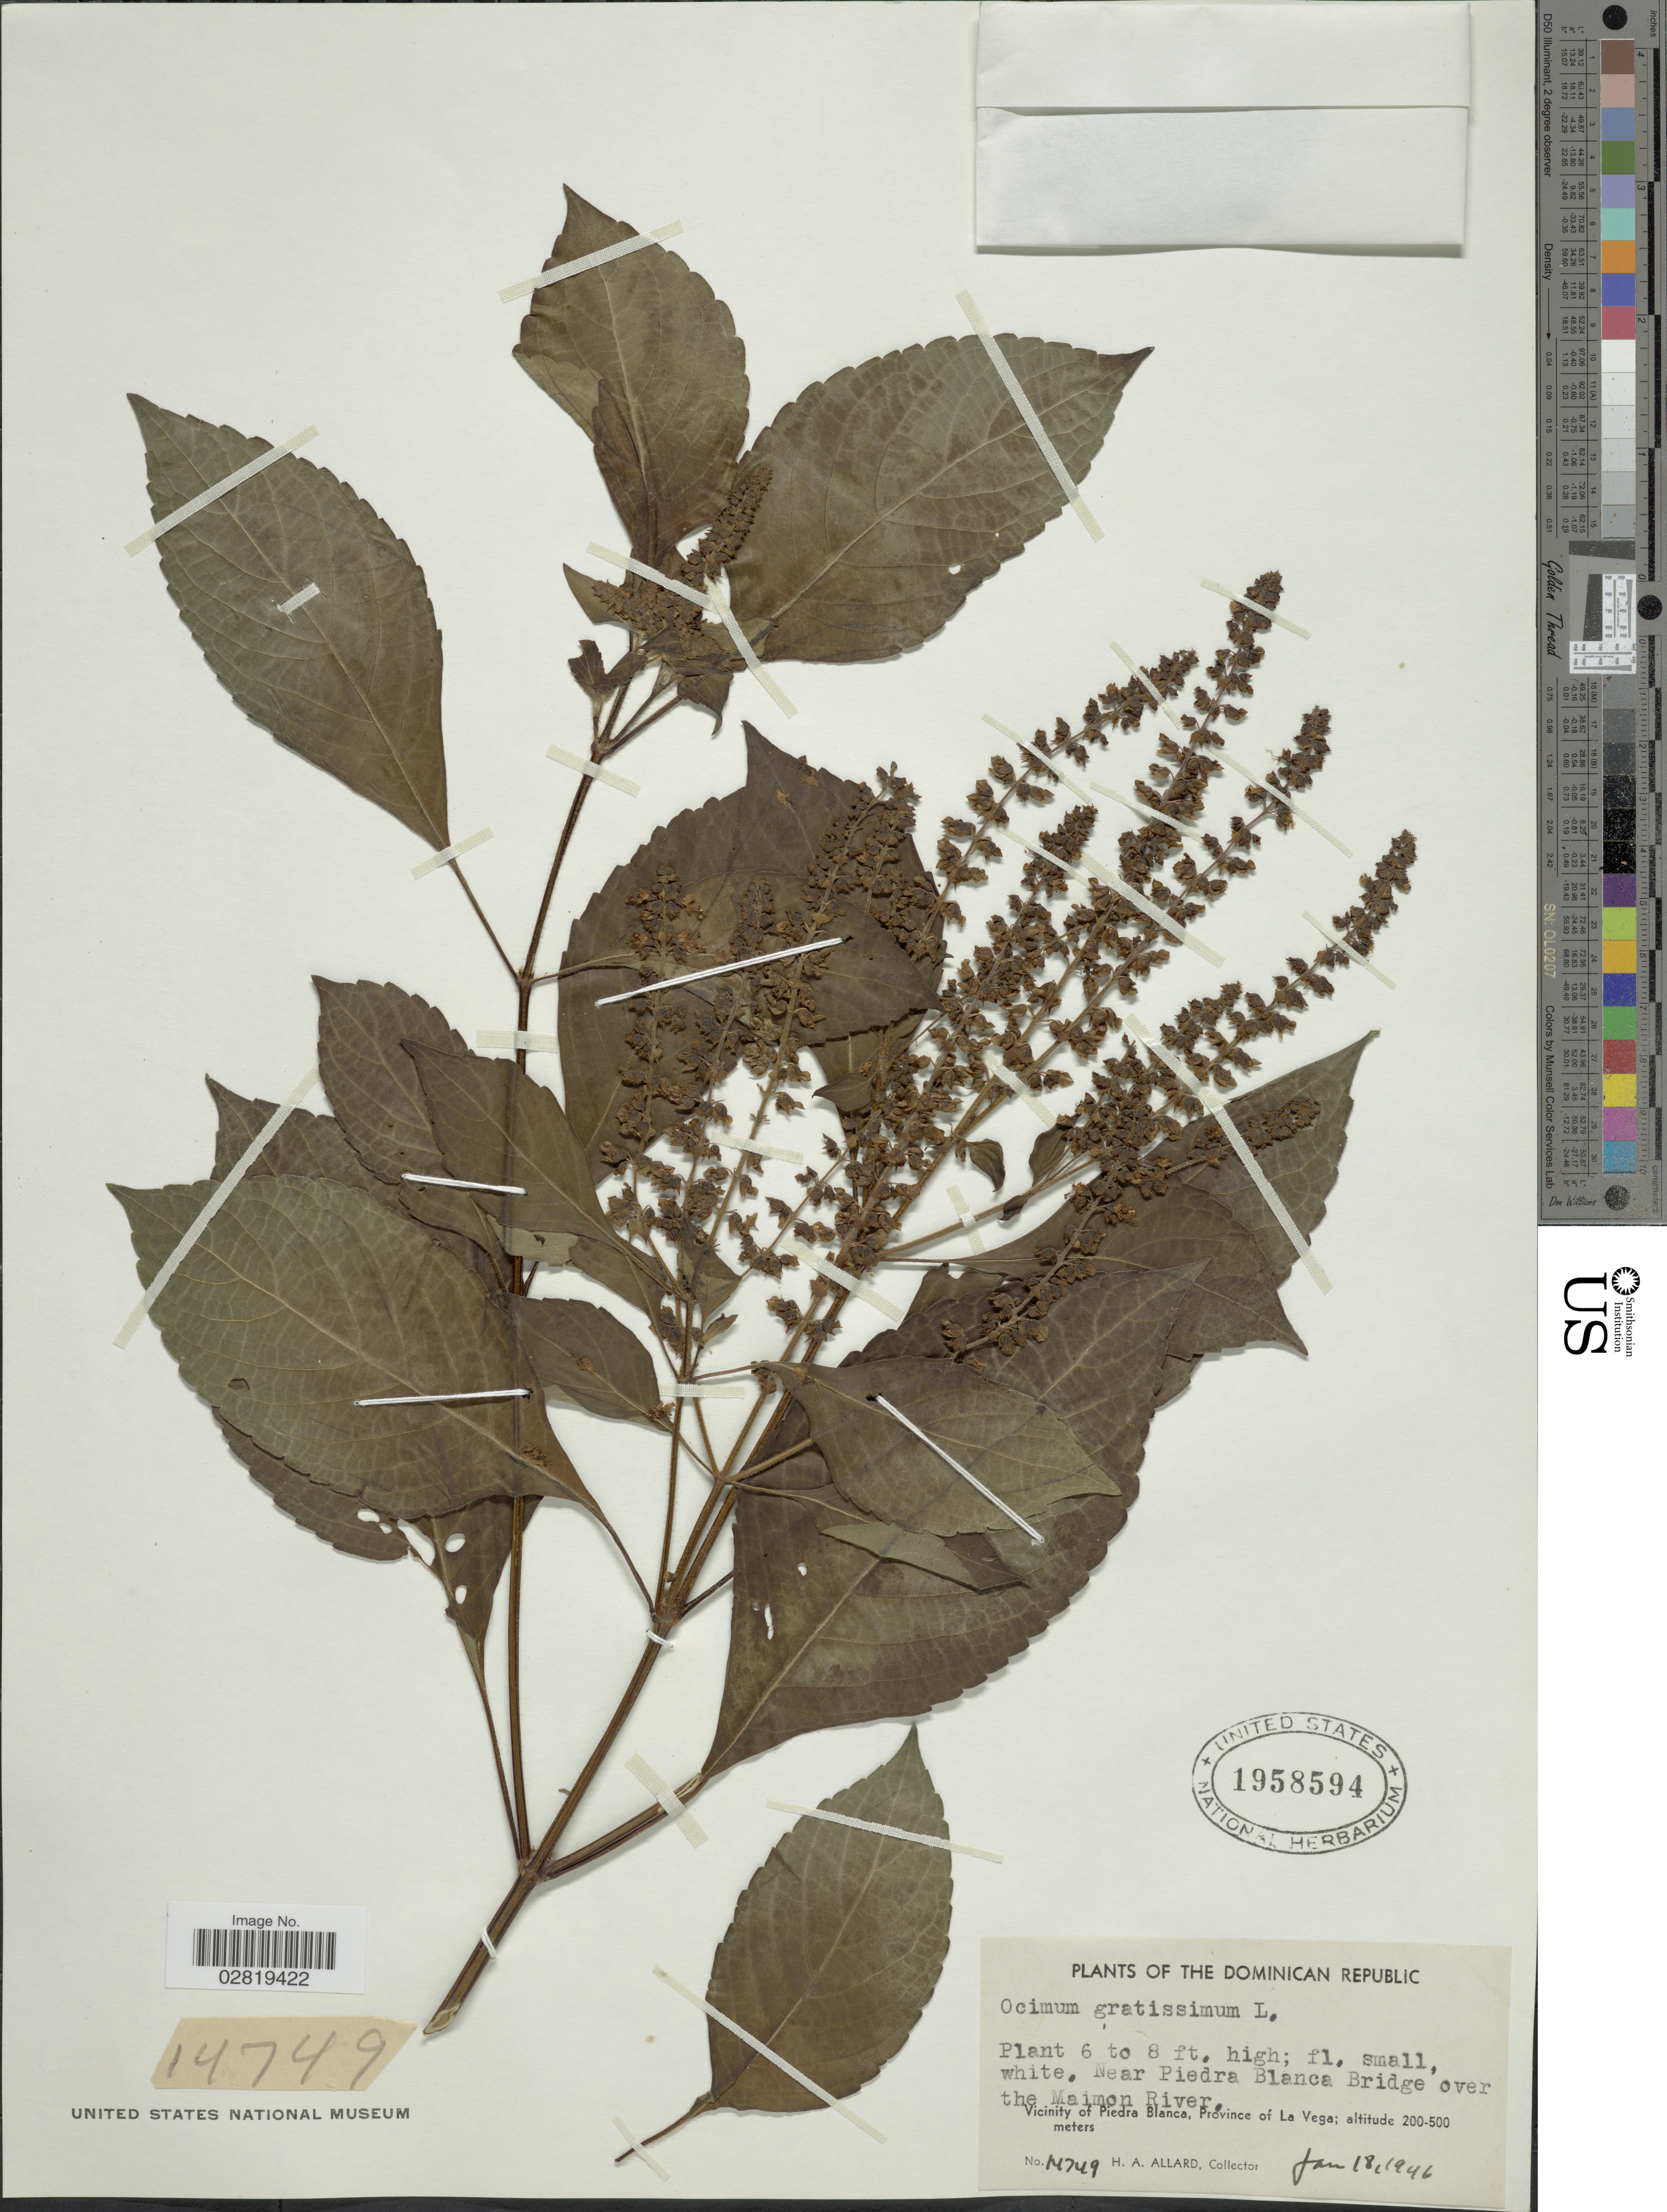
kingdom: Plantae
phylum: Tracheophyta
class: Magnoliopsida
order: Lamiales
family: Lamiaceae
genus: Ocimum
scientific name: Ocimum gratissimum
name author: L.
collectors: H. A. Allard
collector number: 14749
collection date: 1946-01-18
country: Dominican Republic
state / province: La Vega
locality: Near Piedra Blanca Bridge over the Maimon River, Vicinity of Piedra Blanca, Province of La Vega.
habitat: near bridge over river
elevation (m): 200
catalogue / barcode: US 1958594